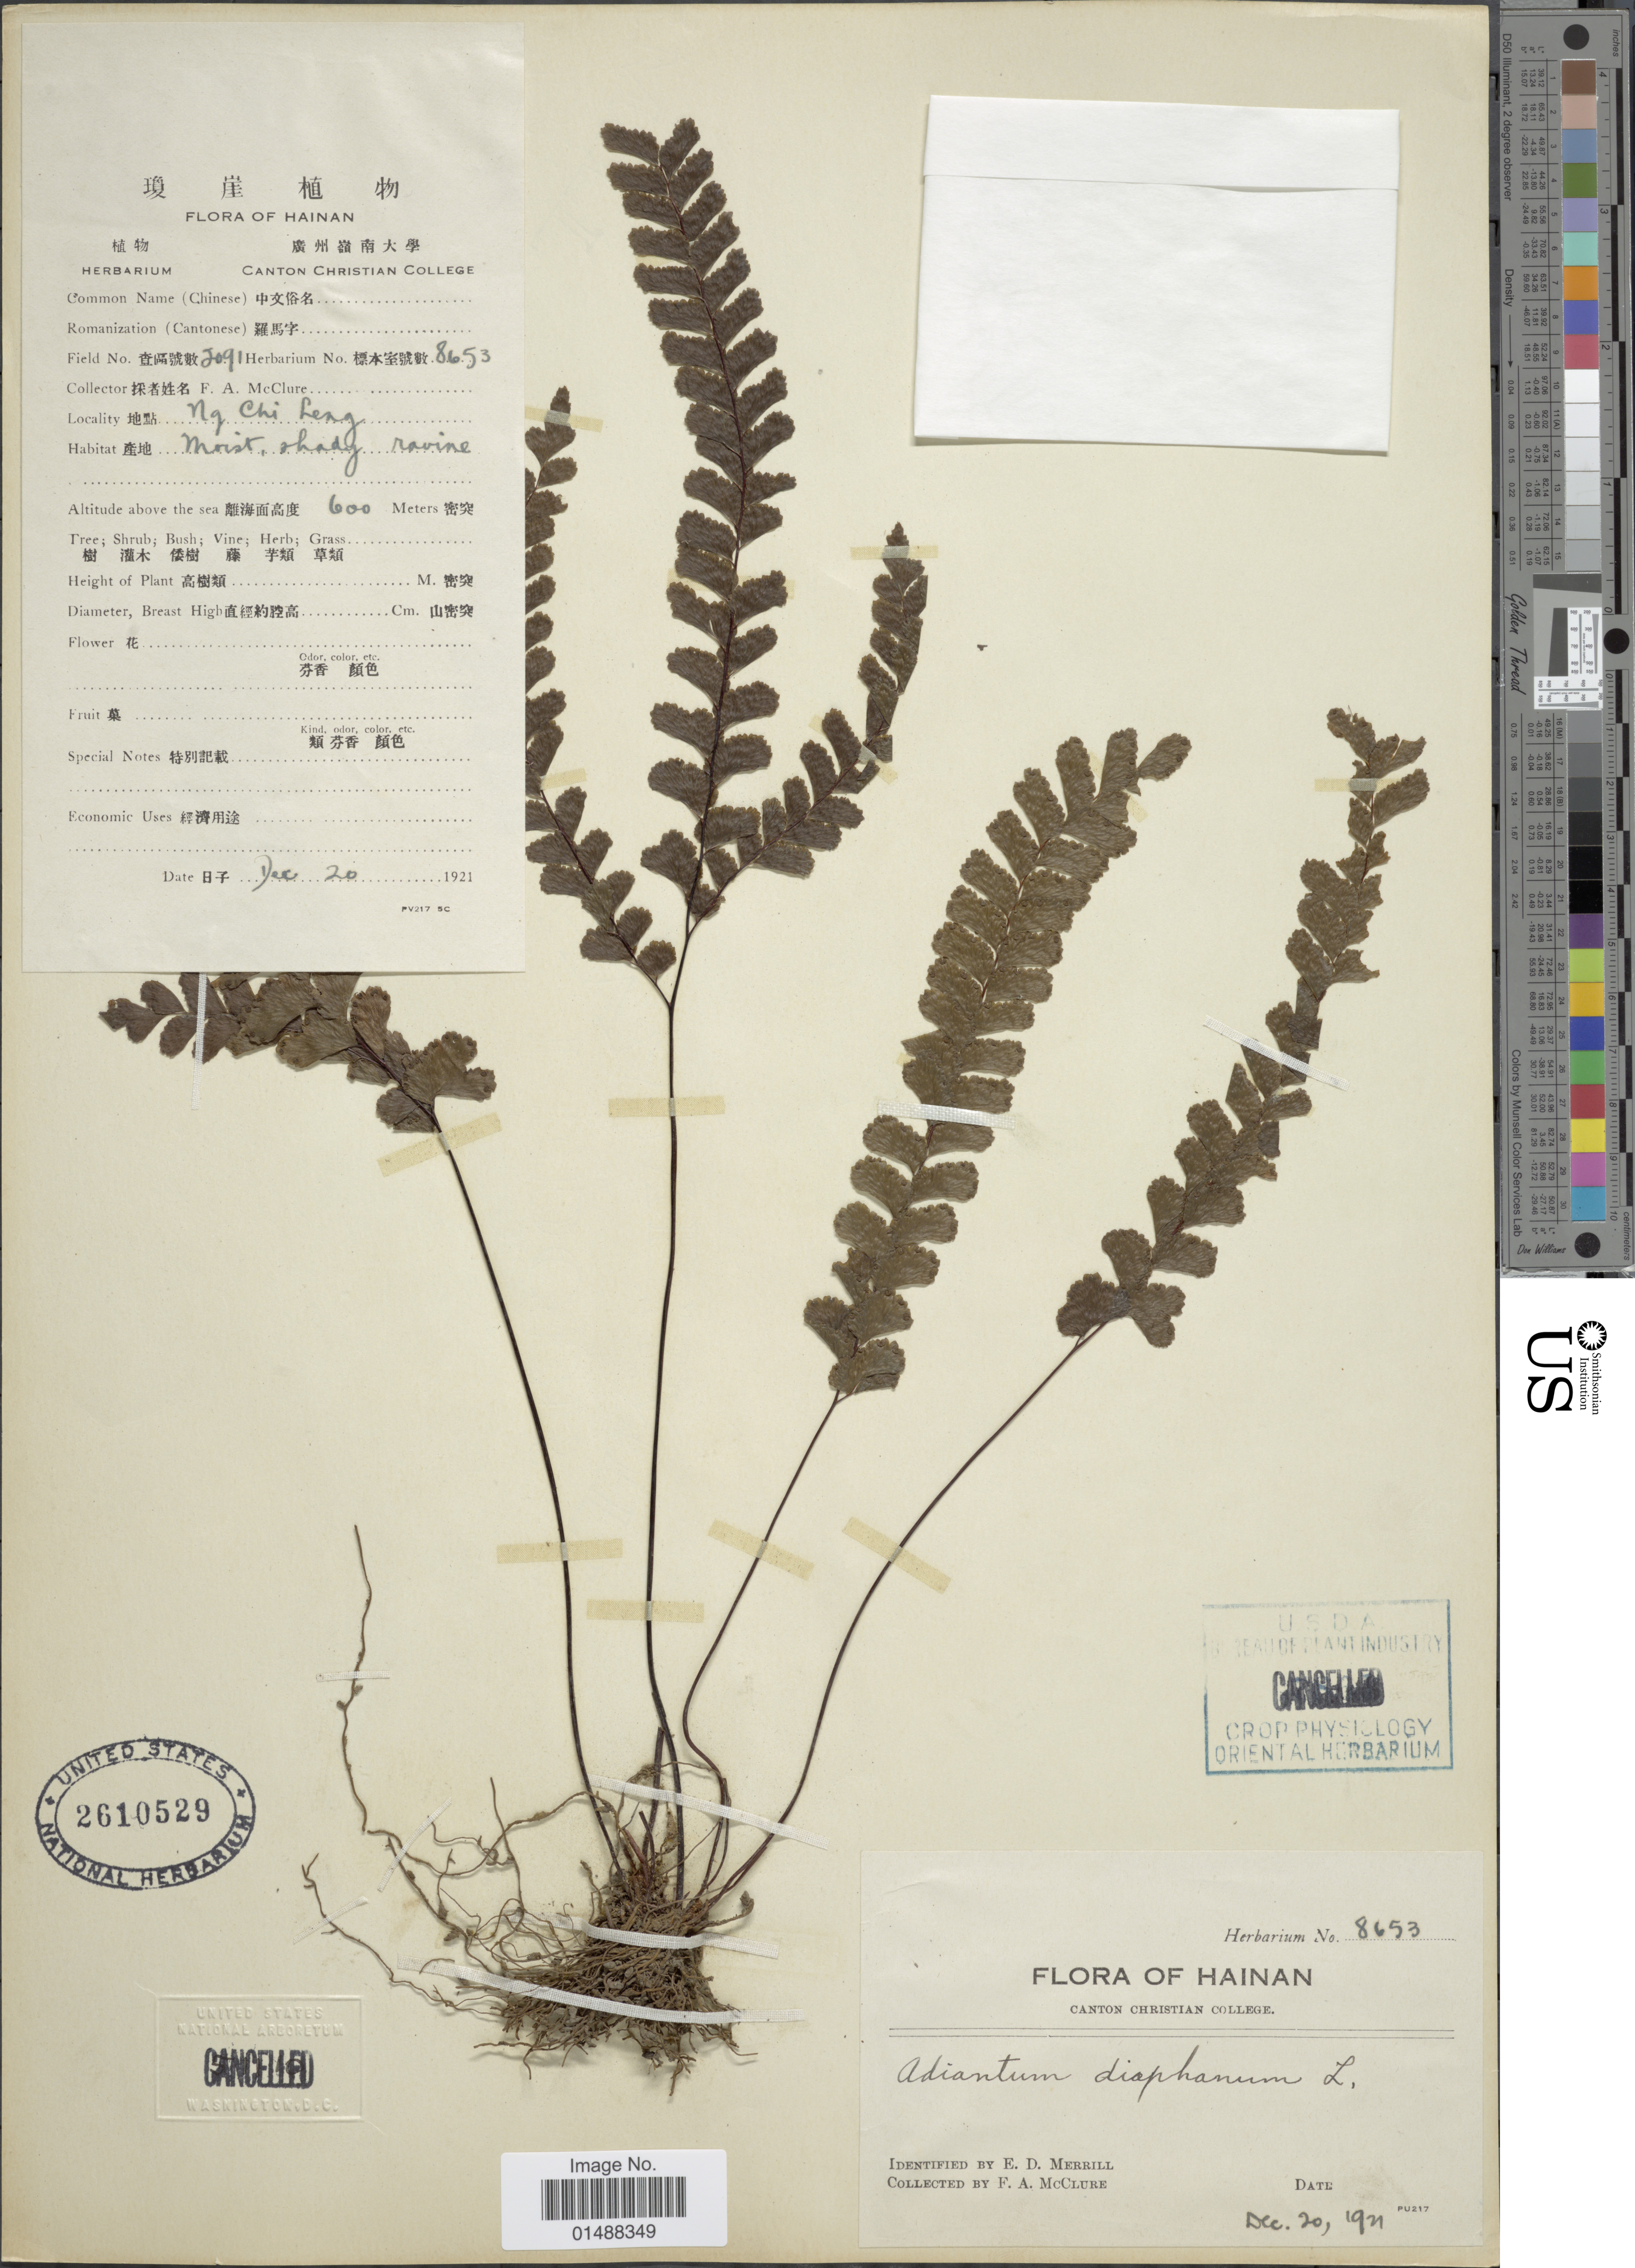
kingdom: Plantae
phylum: Tracheophyta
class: Polypodiopsida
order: Polypodiales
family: Pteridaceae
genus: Adiantum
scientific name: Adiantum diaphanum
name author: Blume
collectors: F. A. McClure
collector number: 8653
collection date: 1921-12-20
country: China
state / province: Hainan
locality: Hainan, Ng Chi Leng.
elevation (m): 600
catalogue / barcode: US 2610529